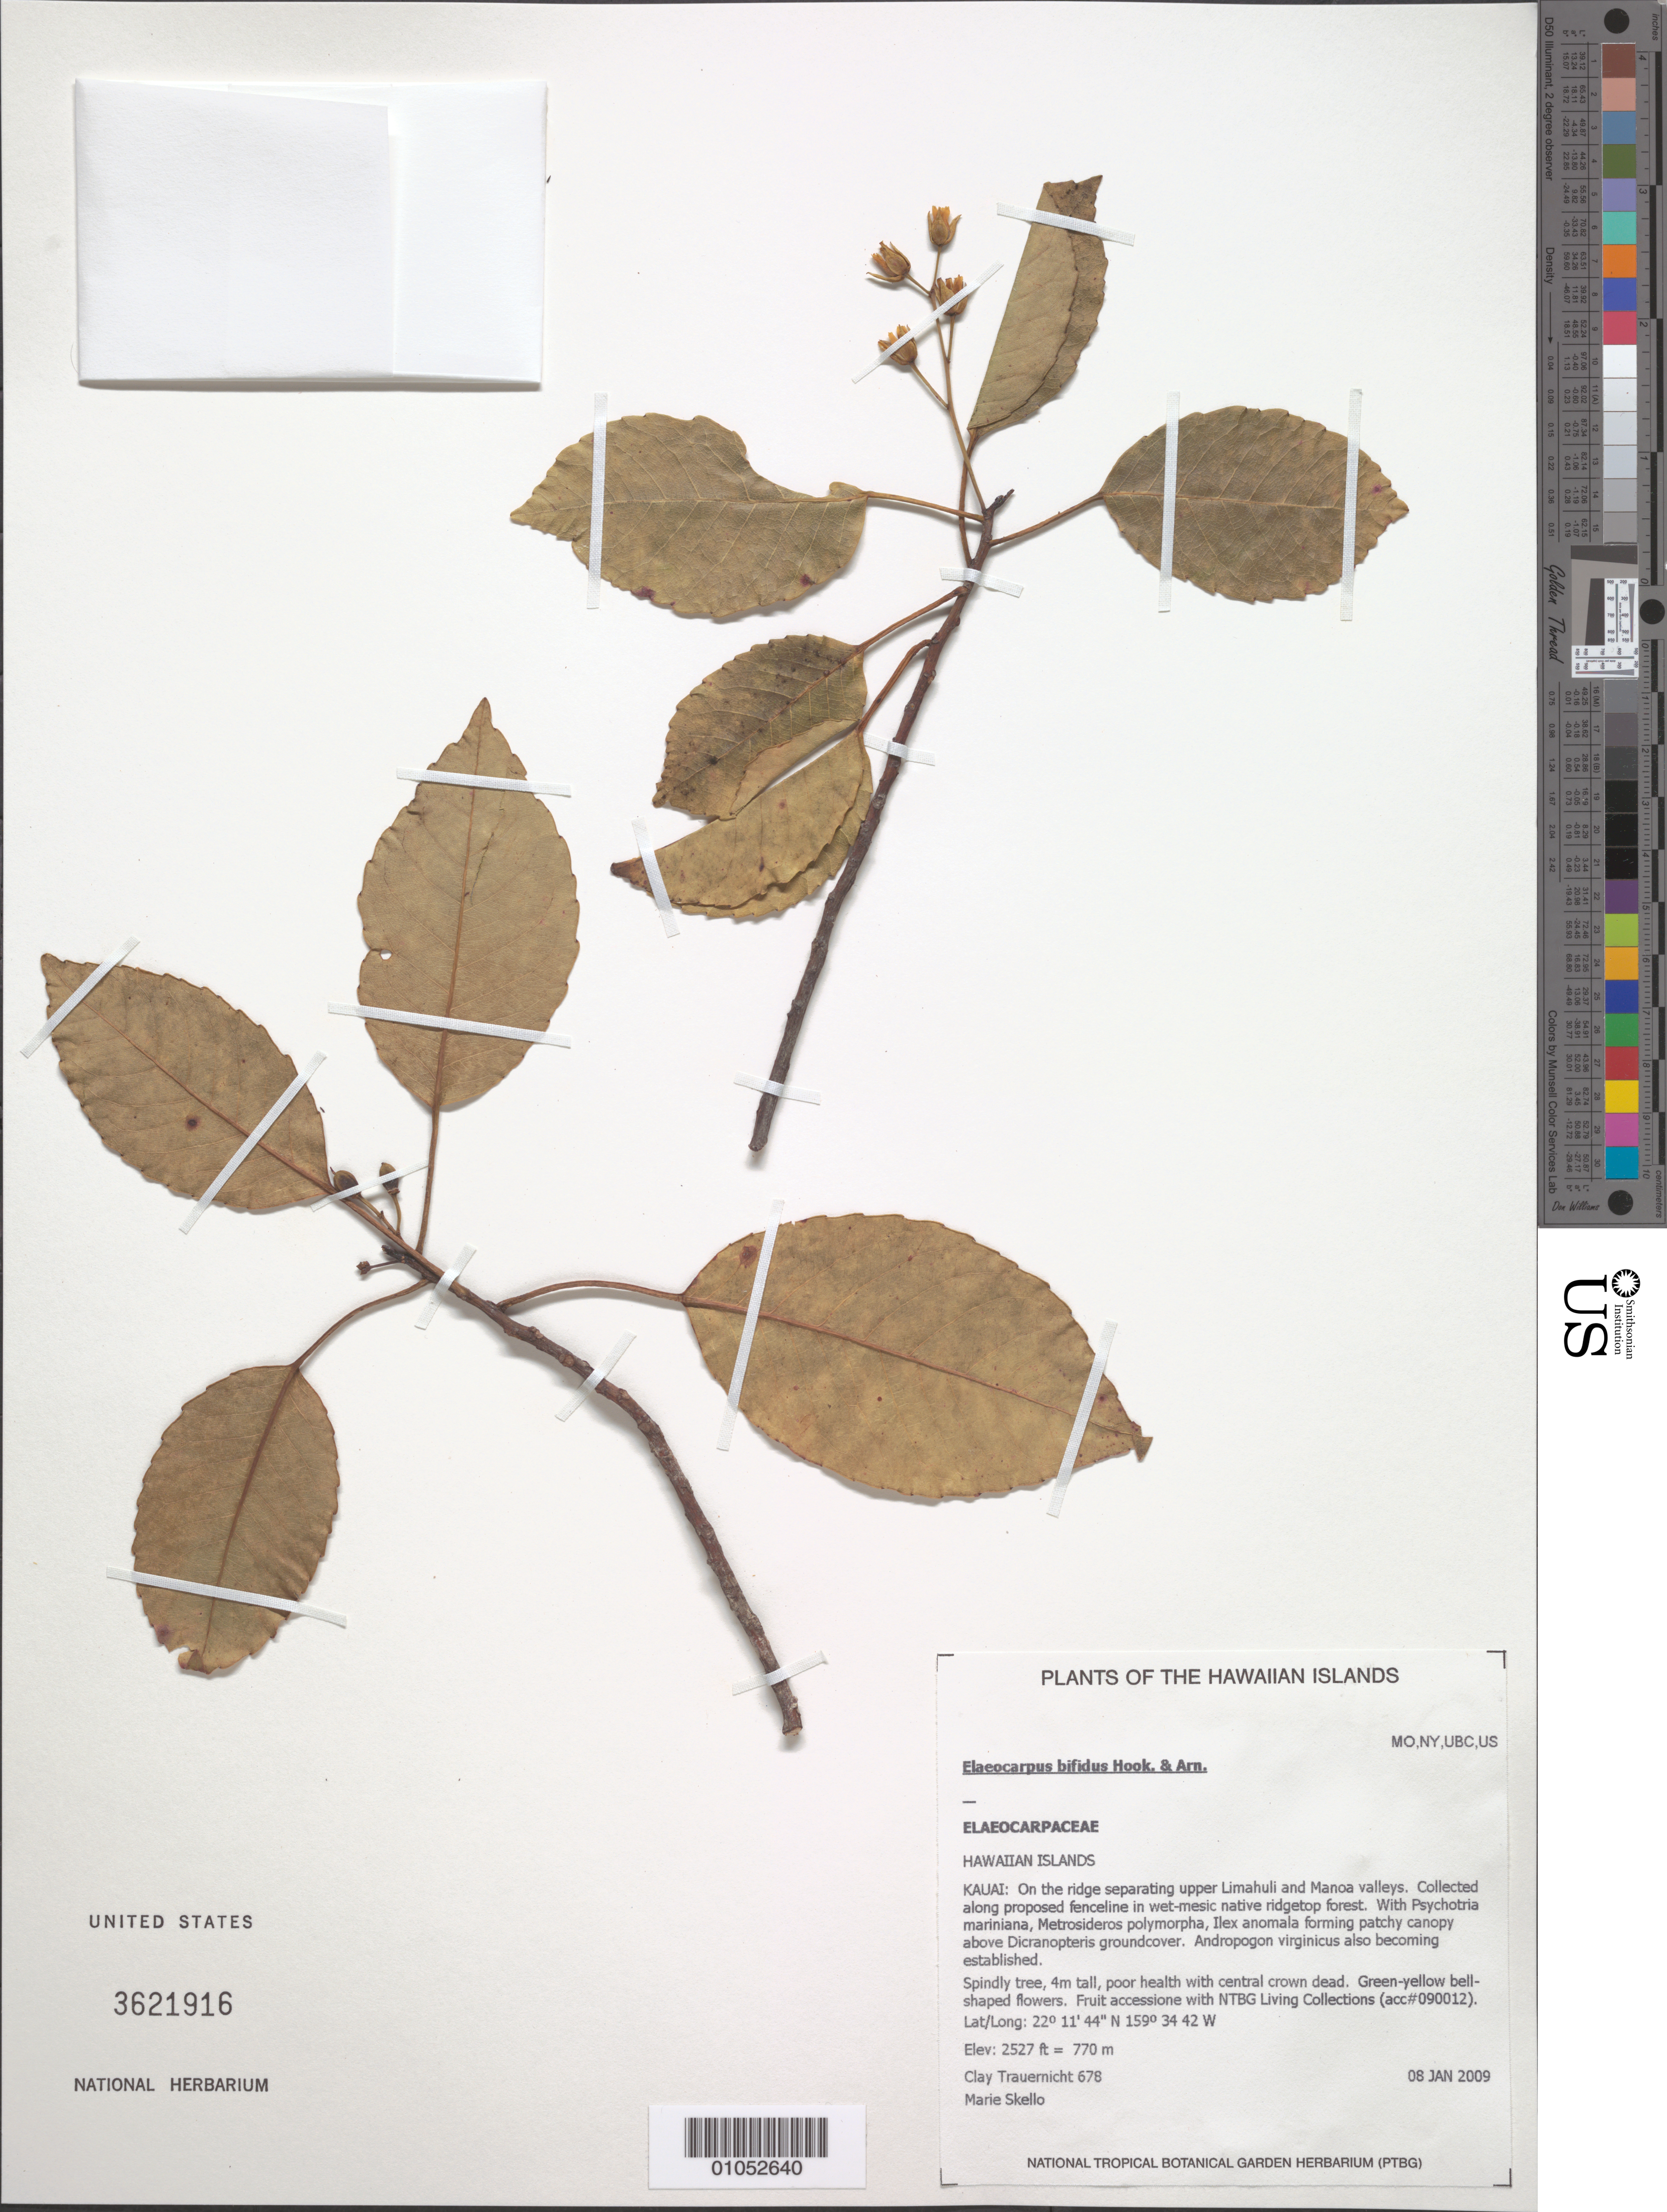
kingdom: Plantae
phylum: Tracheophyta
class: Magnoliopsida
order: Oxalidales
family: Elaeocarpaceae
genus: Elaeocarpus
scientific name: Elaeocarpus bifidus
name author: Hook. & Arn.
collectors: C. Trauernicht & M. Skello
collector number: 770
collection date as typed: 8 Jan 2009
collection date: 2009-01-08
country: United States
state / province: Hawaii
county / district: Honolulu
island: Kaua'i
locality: On the ridge separating upper Limahuli and Manoa valleys.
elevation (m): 770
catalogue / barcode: US 3621916